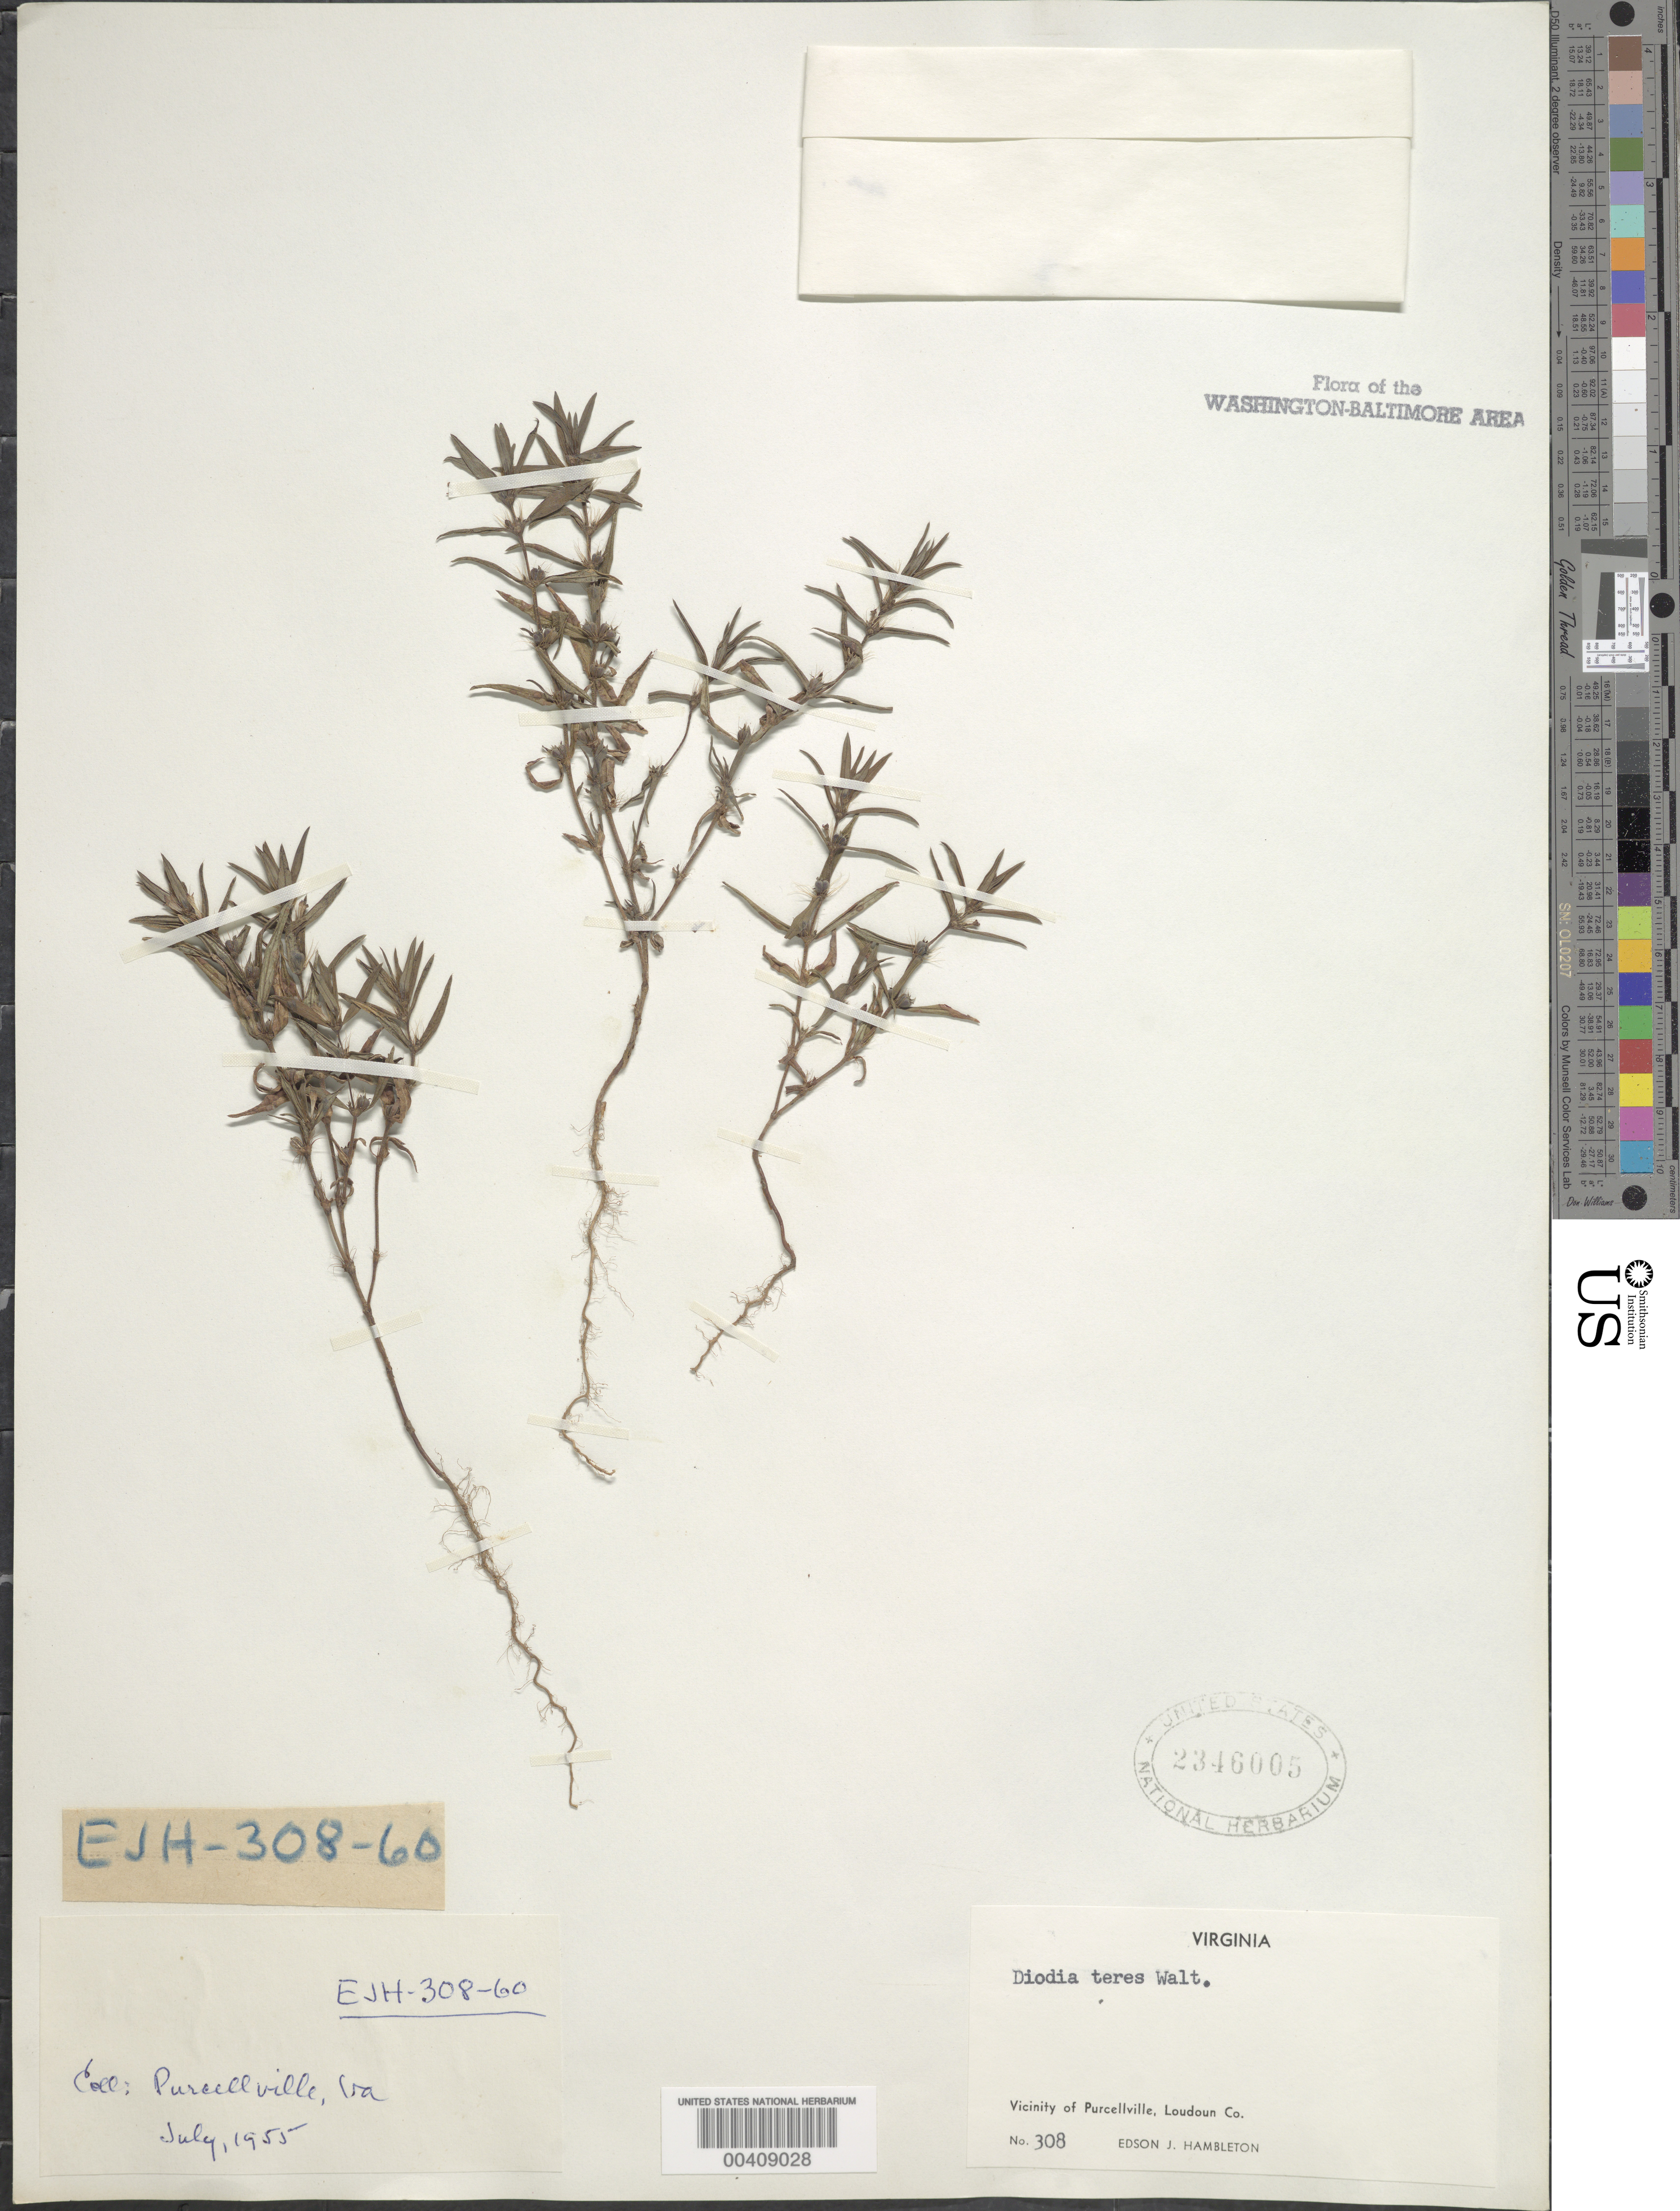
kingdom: Plantae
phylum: Tracheophyta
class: Magnoliopsida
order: Gentianales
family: Rubiaceae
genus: Diodia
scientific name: Diodia teres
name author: Walter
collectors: E. Hambleton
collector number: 308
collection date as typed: Jul 1955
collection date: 1955-07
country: United States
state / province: Virginia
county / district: Loudoun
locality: Purcellville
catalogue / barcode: US 2346005